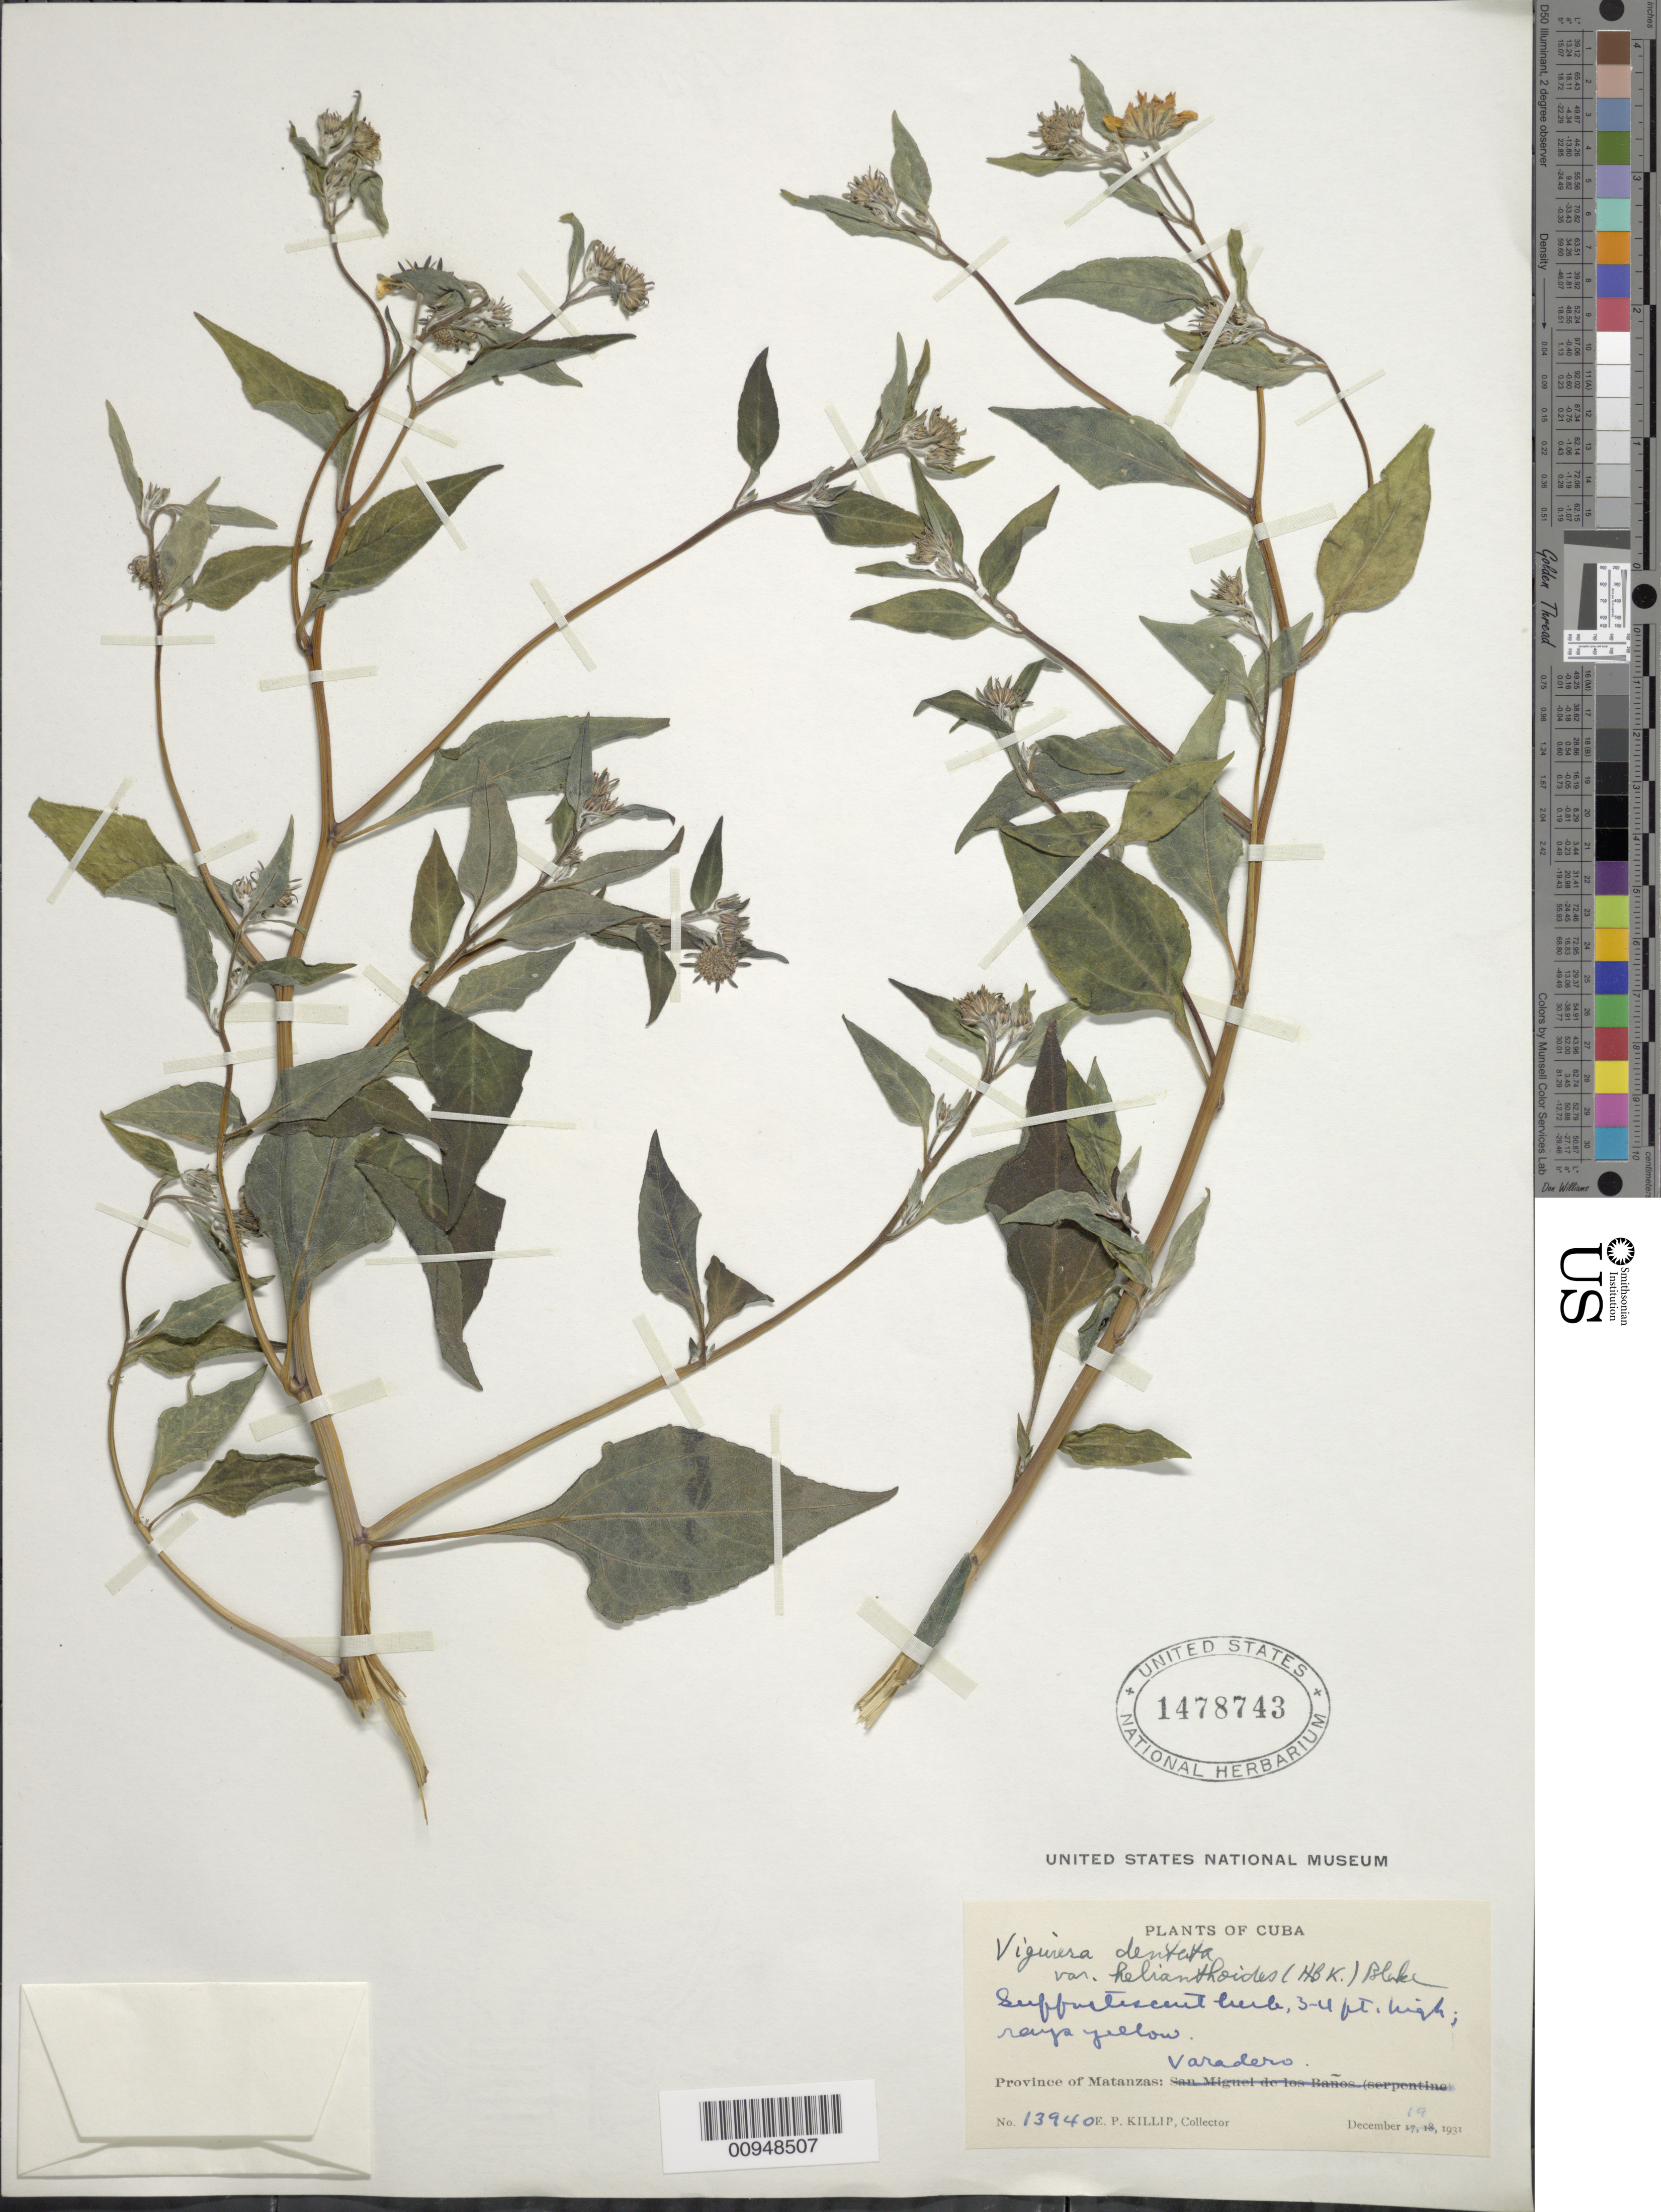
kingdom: Plantae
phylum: Tracheophyta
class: Magnoliopsida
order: Asterales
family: Asteraceae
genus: Viguiera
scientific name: Viguiera dentata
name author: (Cav.) Spreng.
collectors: E. P. Killip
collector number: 13940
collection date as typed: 19 Dec 1931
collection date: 1931-12-19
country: Cuba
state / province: Matanzas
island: Cuba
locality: Varadero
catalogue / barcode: US 1478743